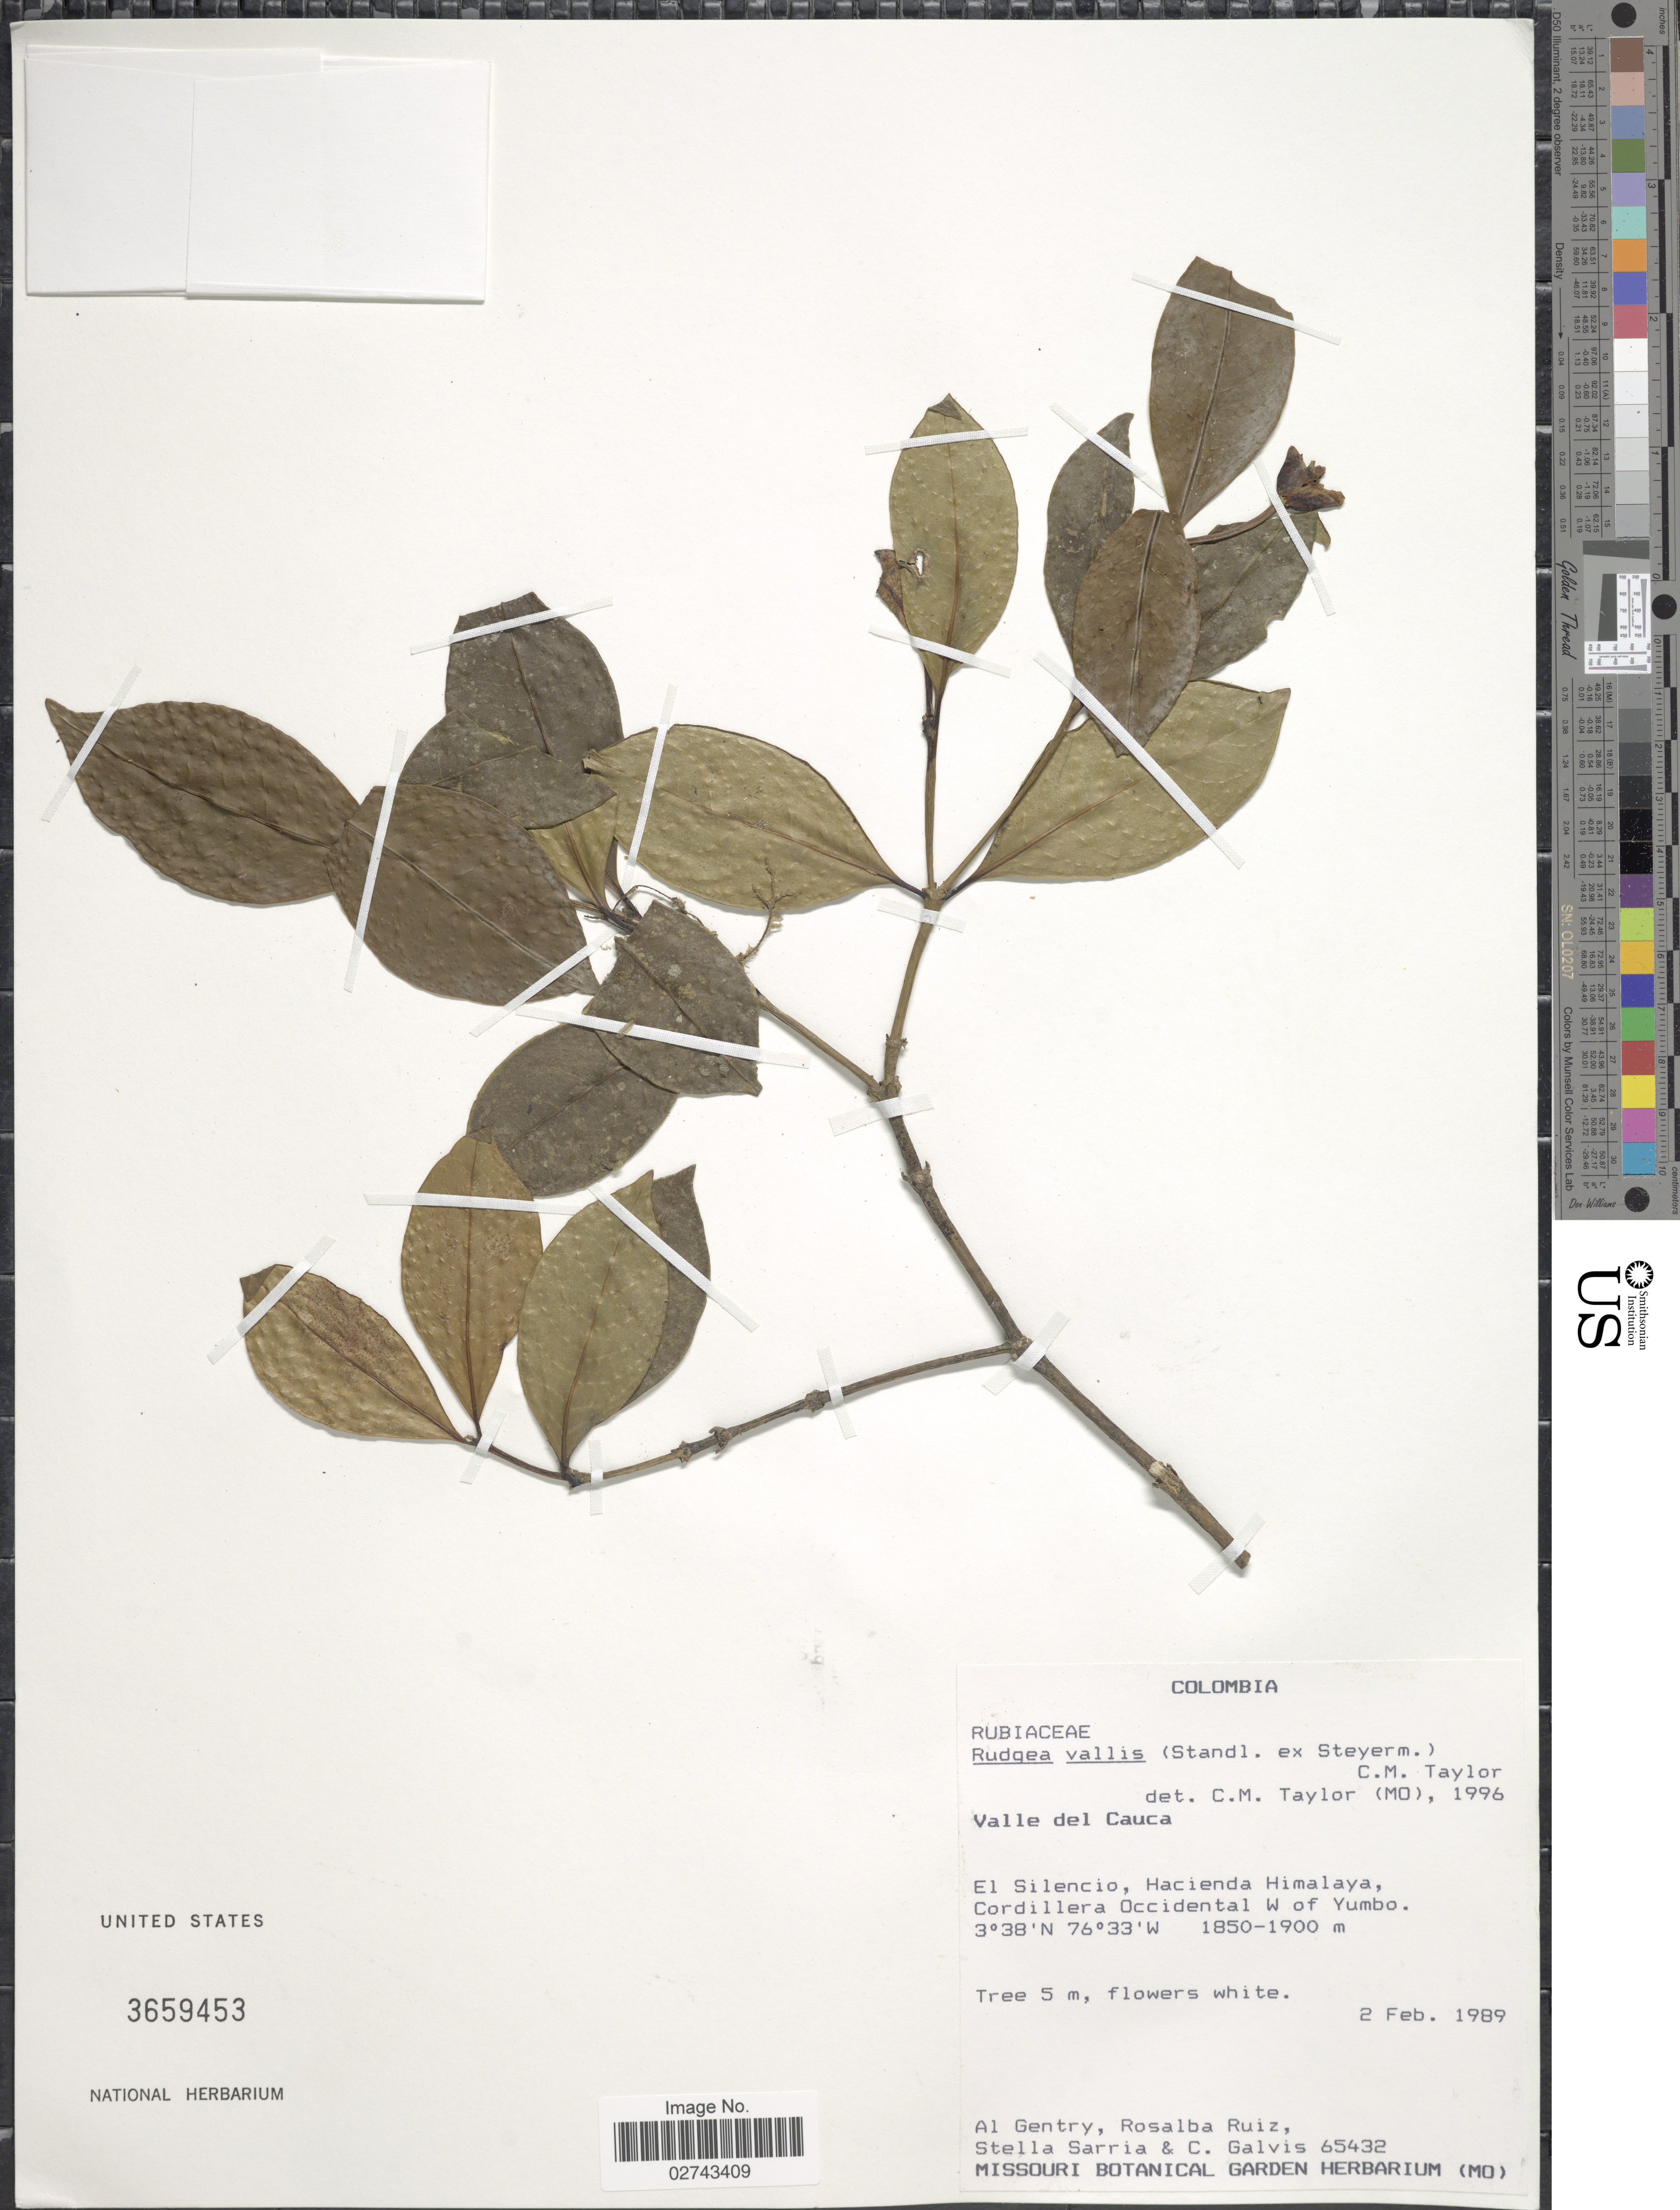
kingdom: Plantae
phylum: Tracheophyta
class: Magnoliopsida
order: Gentianales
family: Rubiaceae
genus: Rudgea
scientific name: Rudgea vallis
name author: (Standl. ex Steyerm.) C.M. Taylor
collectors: A. H. Gentry, R. Ruiz, S. Sarria & C. Galvis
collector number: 65432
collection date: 1989-02-02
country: Colombia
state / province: Valle del Cauca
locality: El Silencio, Hacienda Himalaya, Cordillera Occidental W of Yumbo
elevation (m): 1850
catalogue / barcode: US 3659453